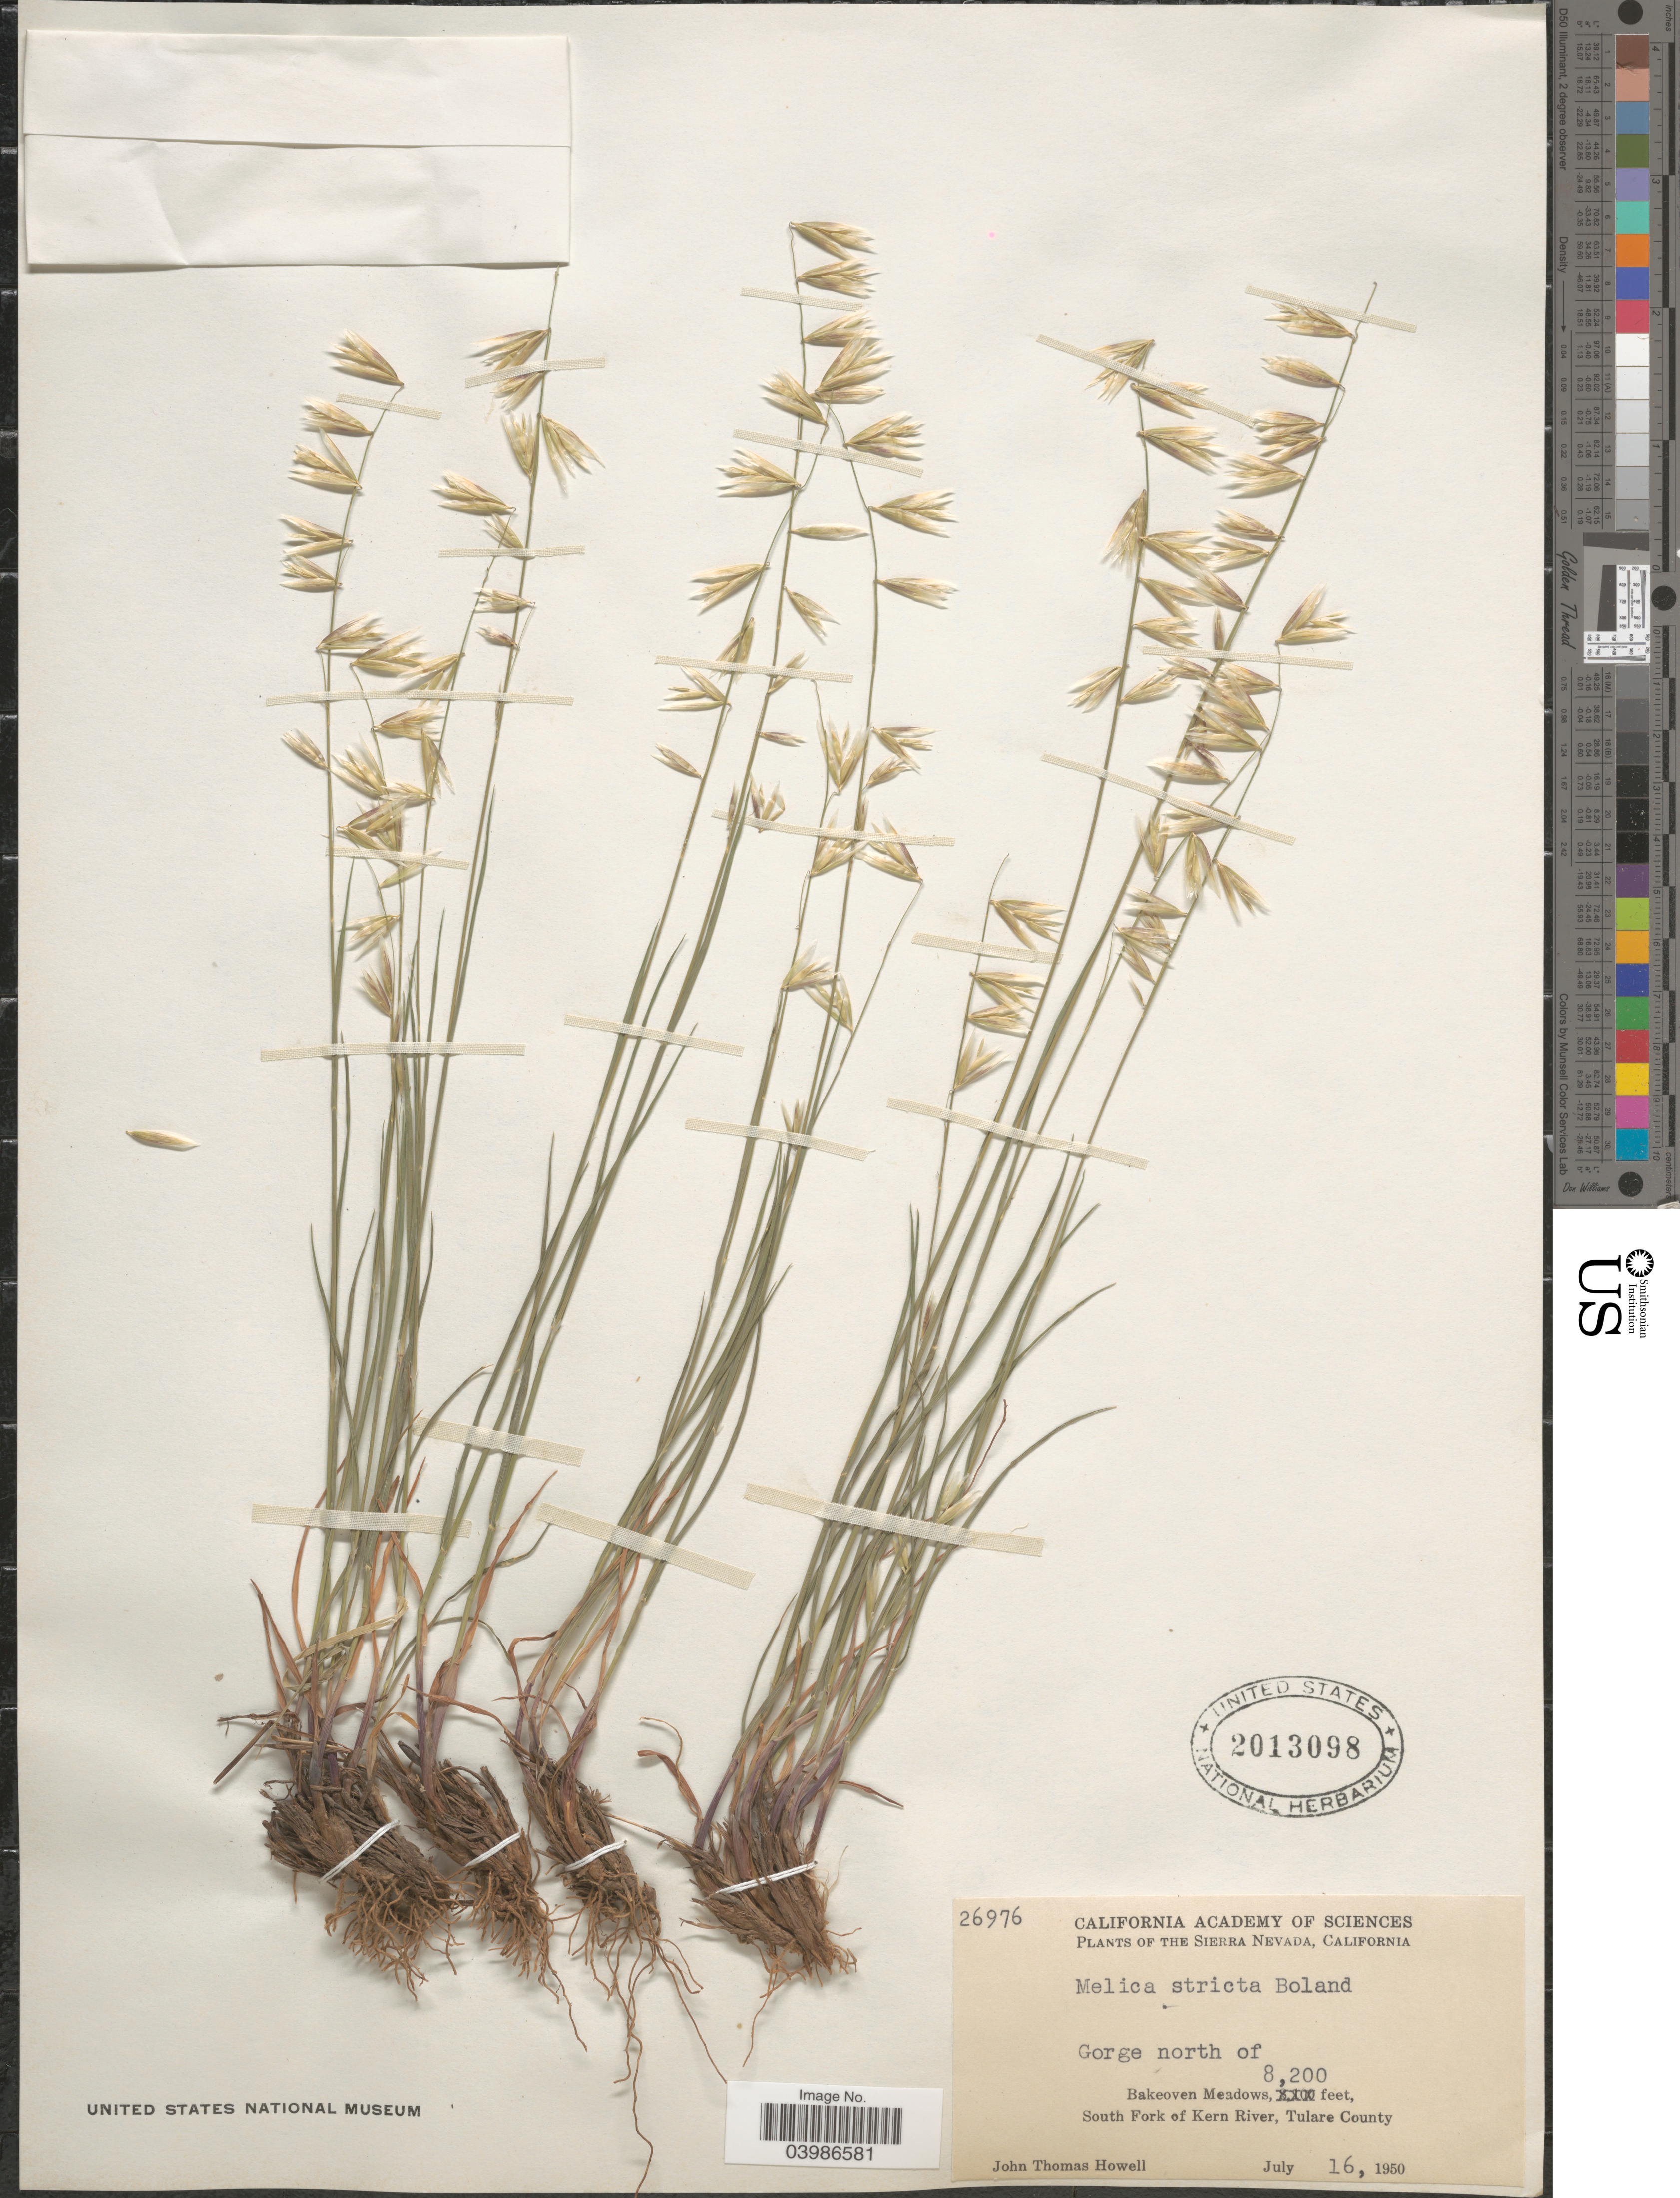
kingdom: Plantae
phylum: Tracheophyta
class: Liliopsida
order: Poales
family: Poaceae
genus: Melica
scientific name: Melica stricta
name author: Bol.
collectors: J. T. Howell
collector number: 26976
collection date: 1950-07-16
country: United States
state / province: California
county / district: Tulare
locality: The Sierra Nevada. Gorge north of Bakeoven Meadows, South Fork of Kern River, Tulare County.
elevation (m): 2499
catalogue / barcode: US 2013098